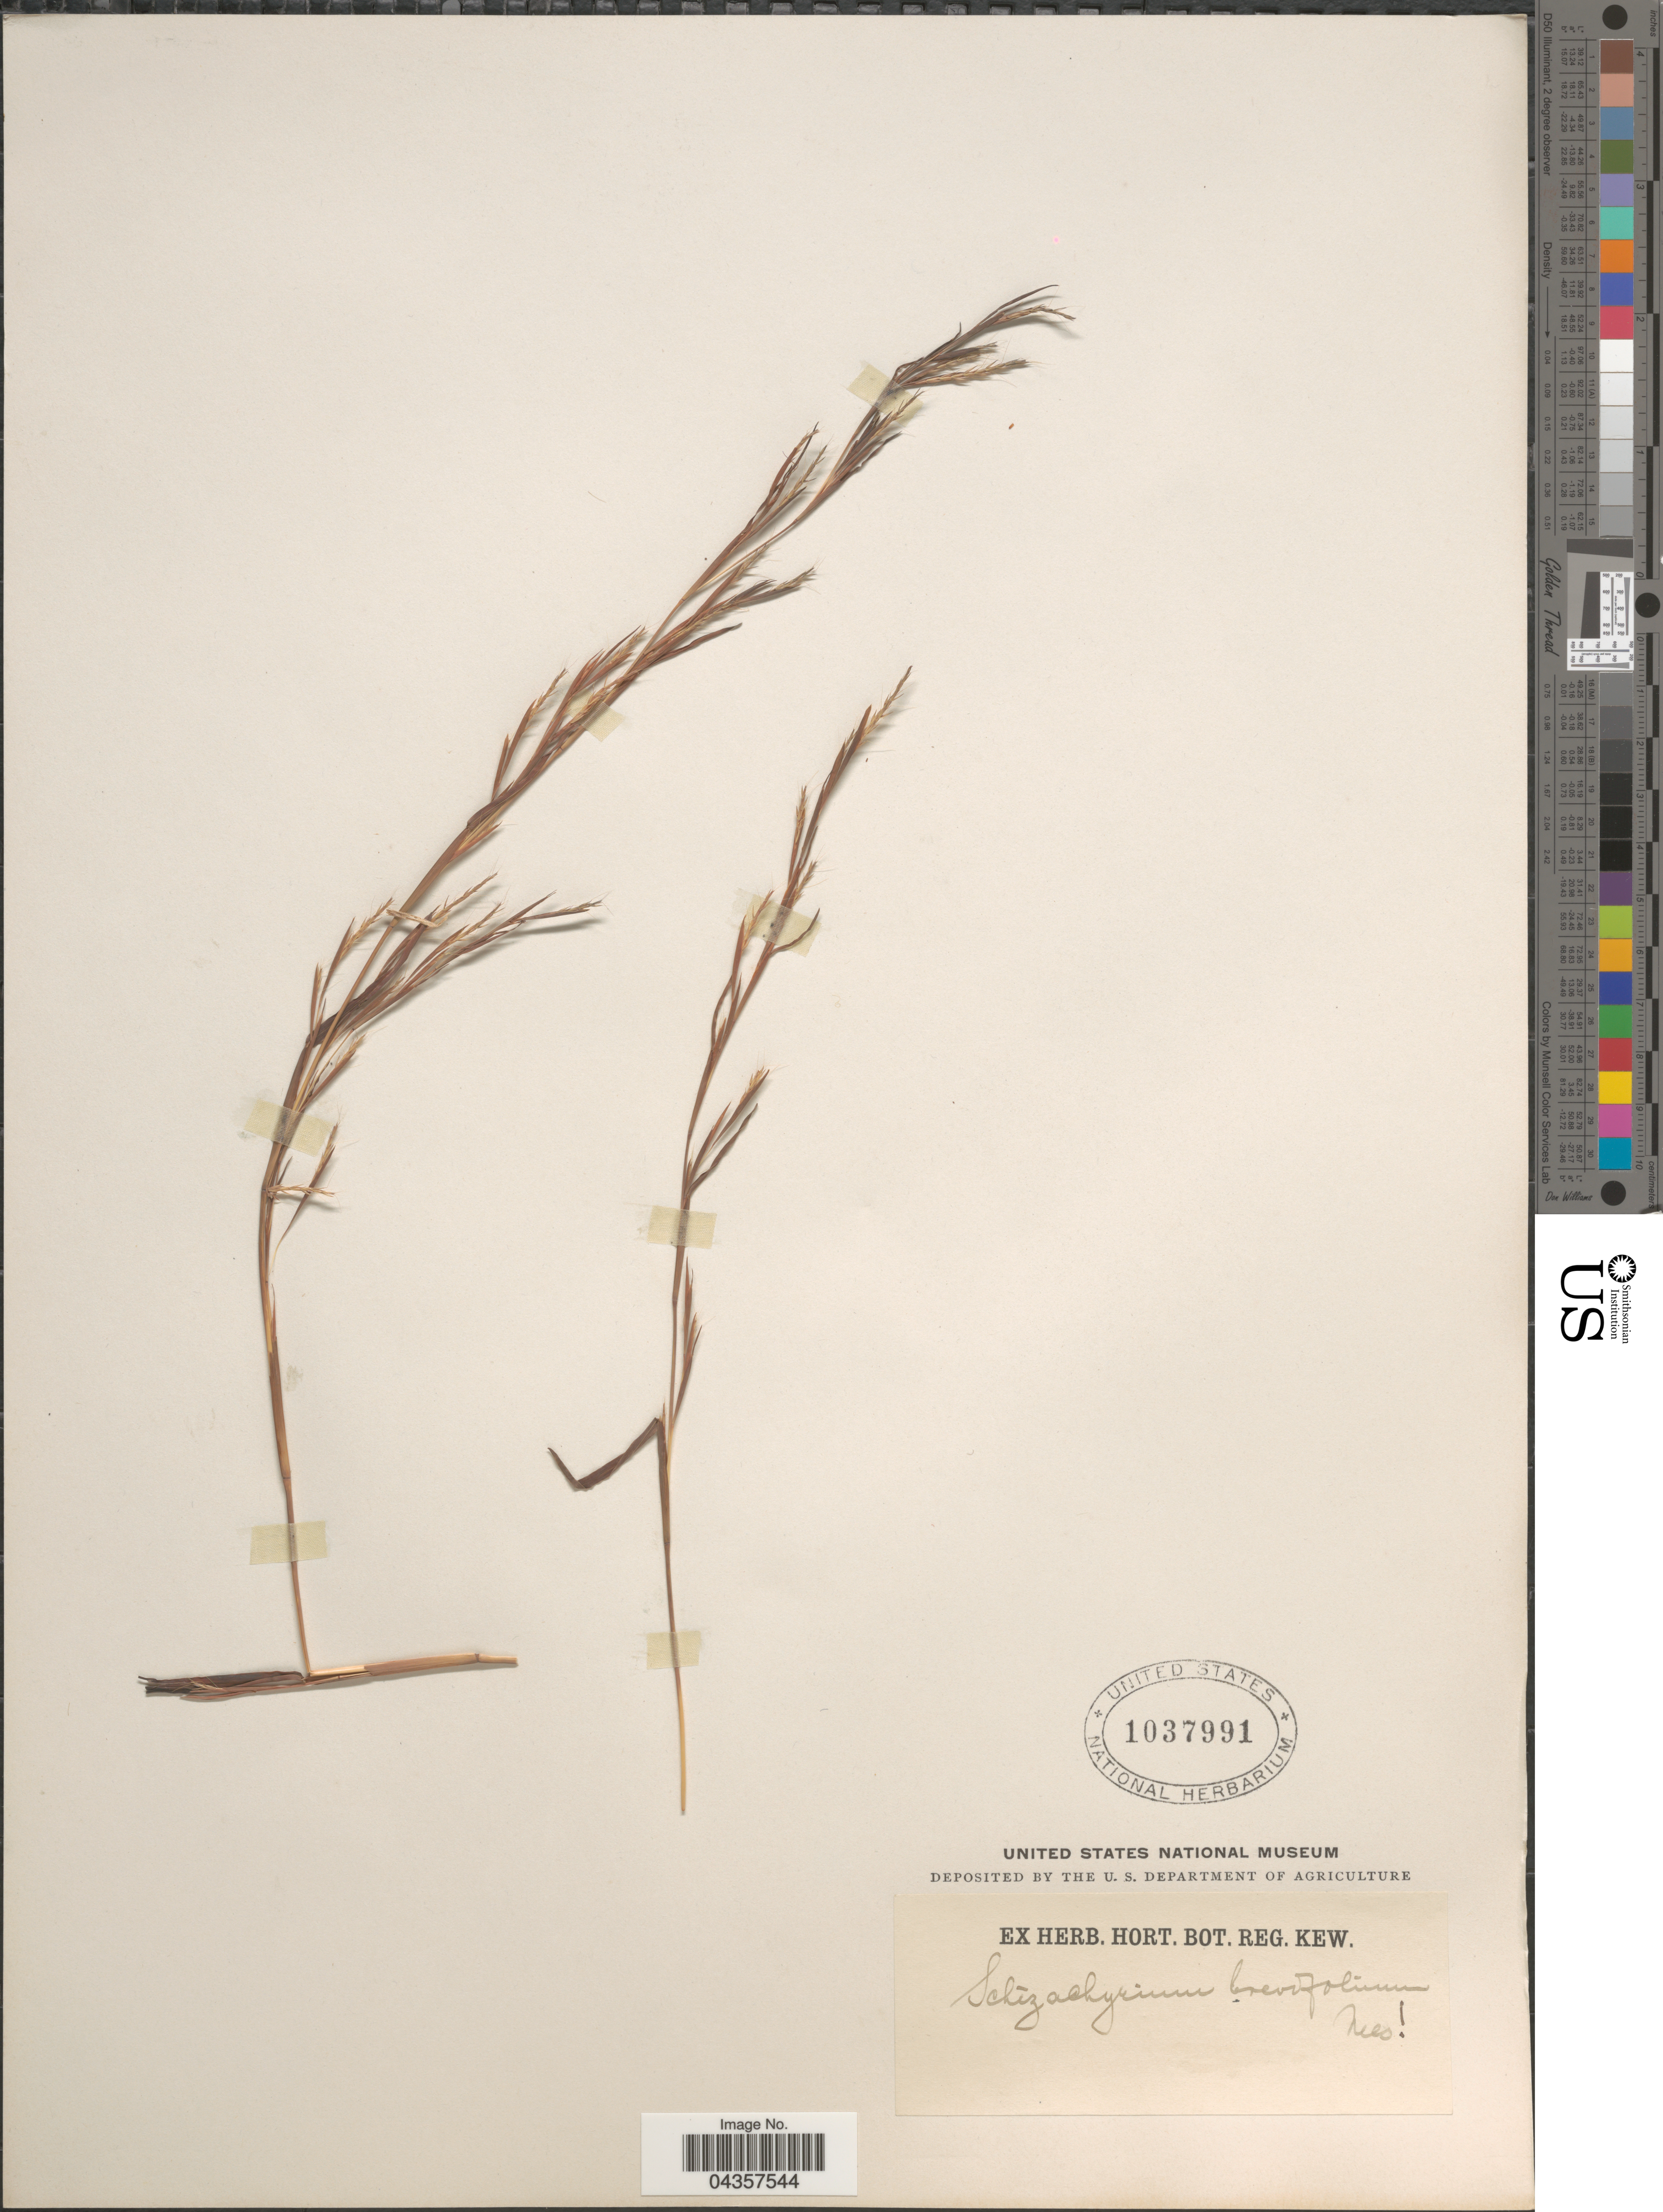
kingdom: Plantae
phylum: Tracheophyta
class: Liliopsida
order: Poales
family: Poaceae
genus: Schizachyrium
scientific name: Schizachyrium sp.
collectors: Ex herb. Hort. Bot. Reg. Kew.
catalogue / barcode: US 1037991